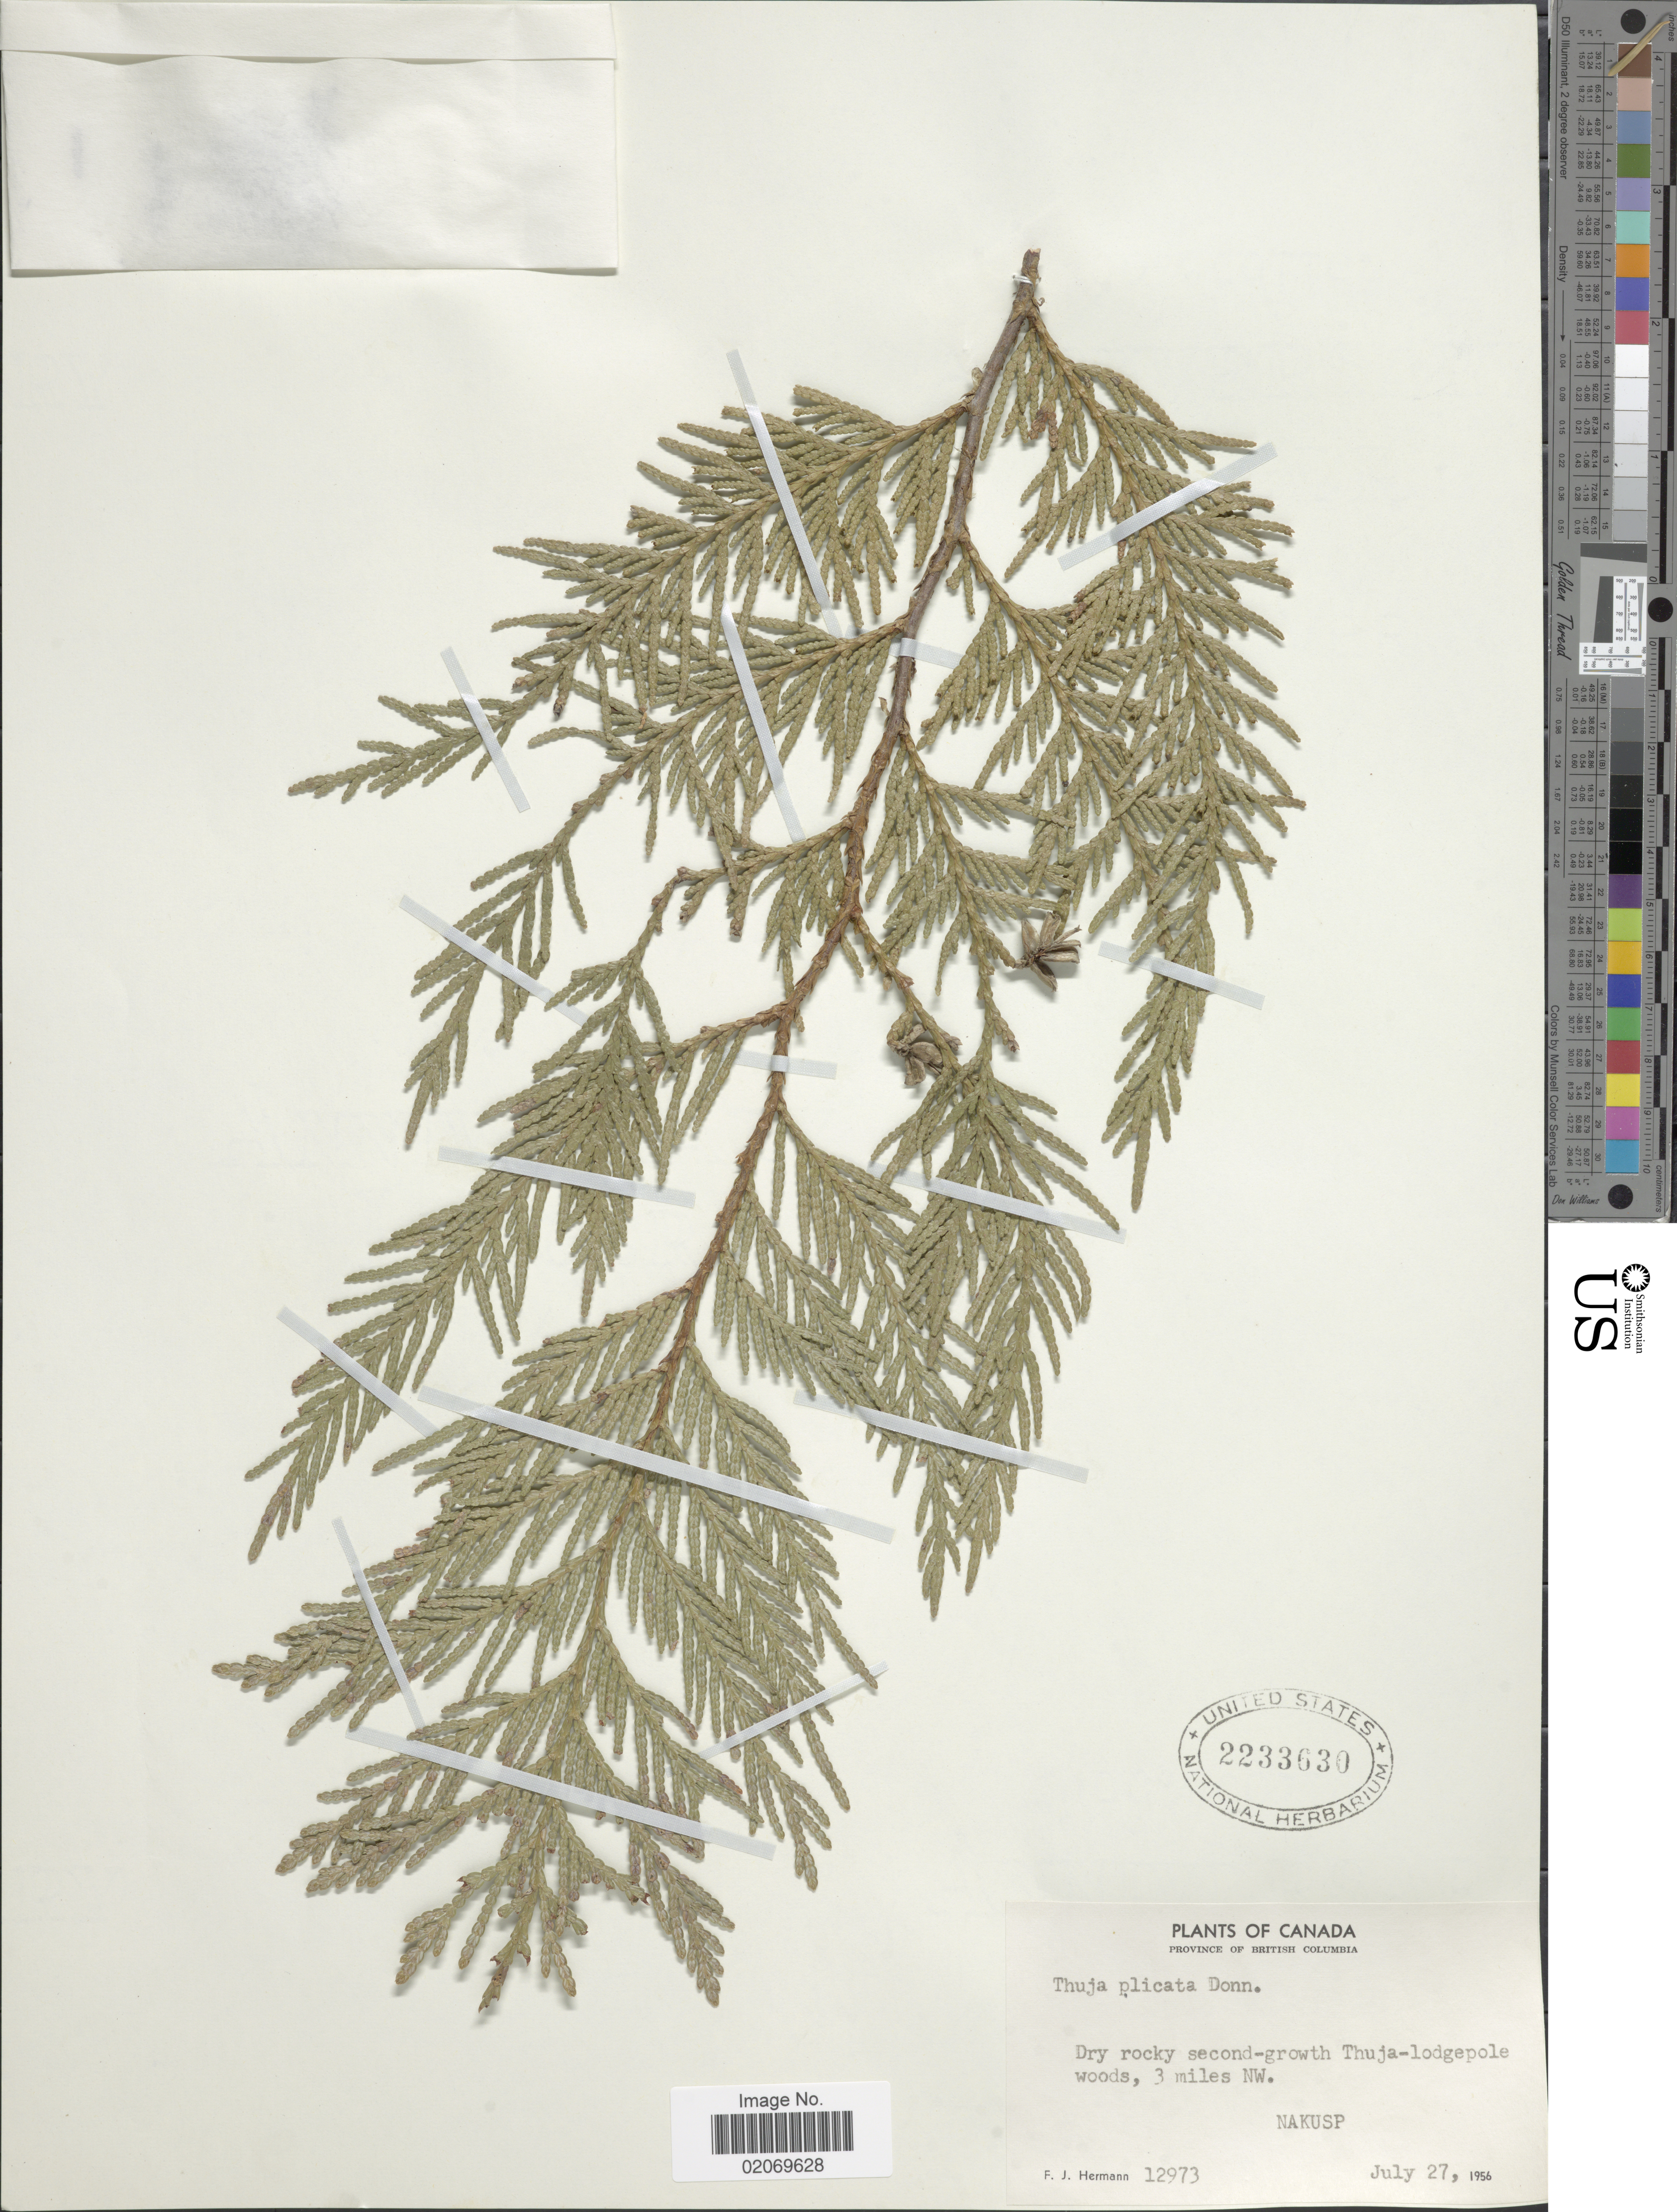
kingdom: Plantae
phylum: Tracheophyta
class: Pinopsida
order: Pinales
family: Cupressaceae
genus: Thuja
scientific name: Thuja plicata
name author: Donn & D. Don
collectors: F. J. Hermann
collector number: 12973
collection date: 1956-07-27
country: Canada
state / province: British Columbia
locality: Dry rocky second-growth Thuja-lodgepole woods, 3 miles NW Nakusp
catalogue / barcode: US 2233630